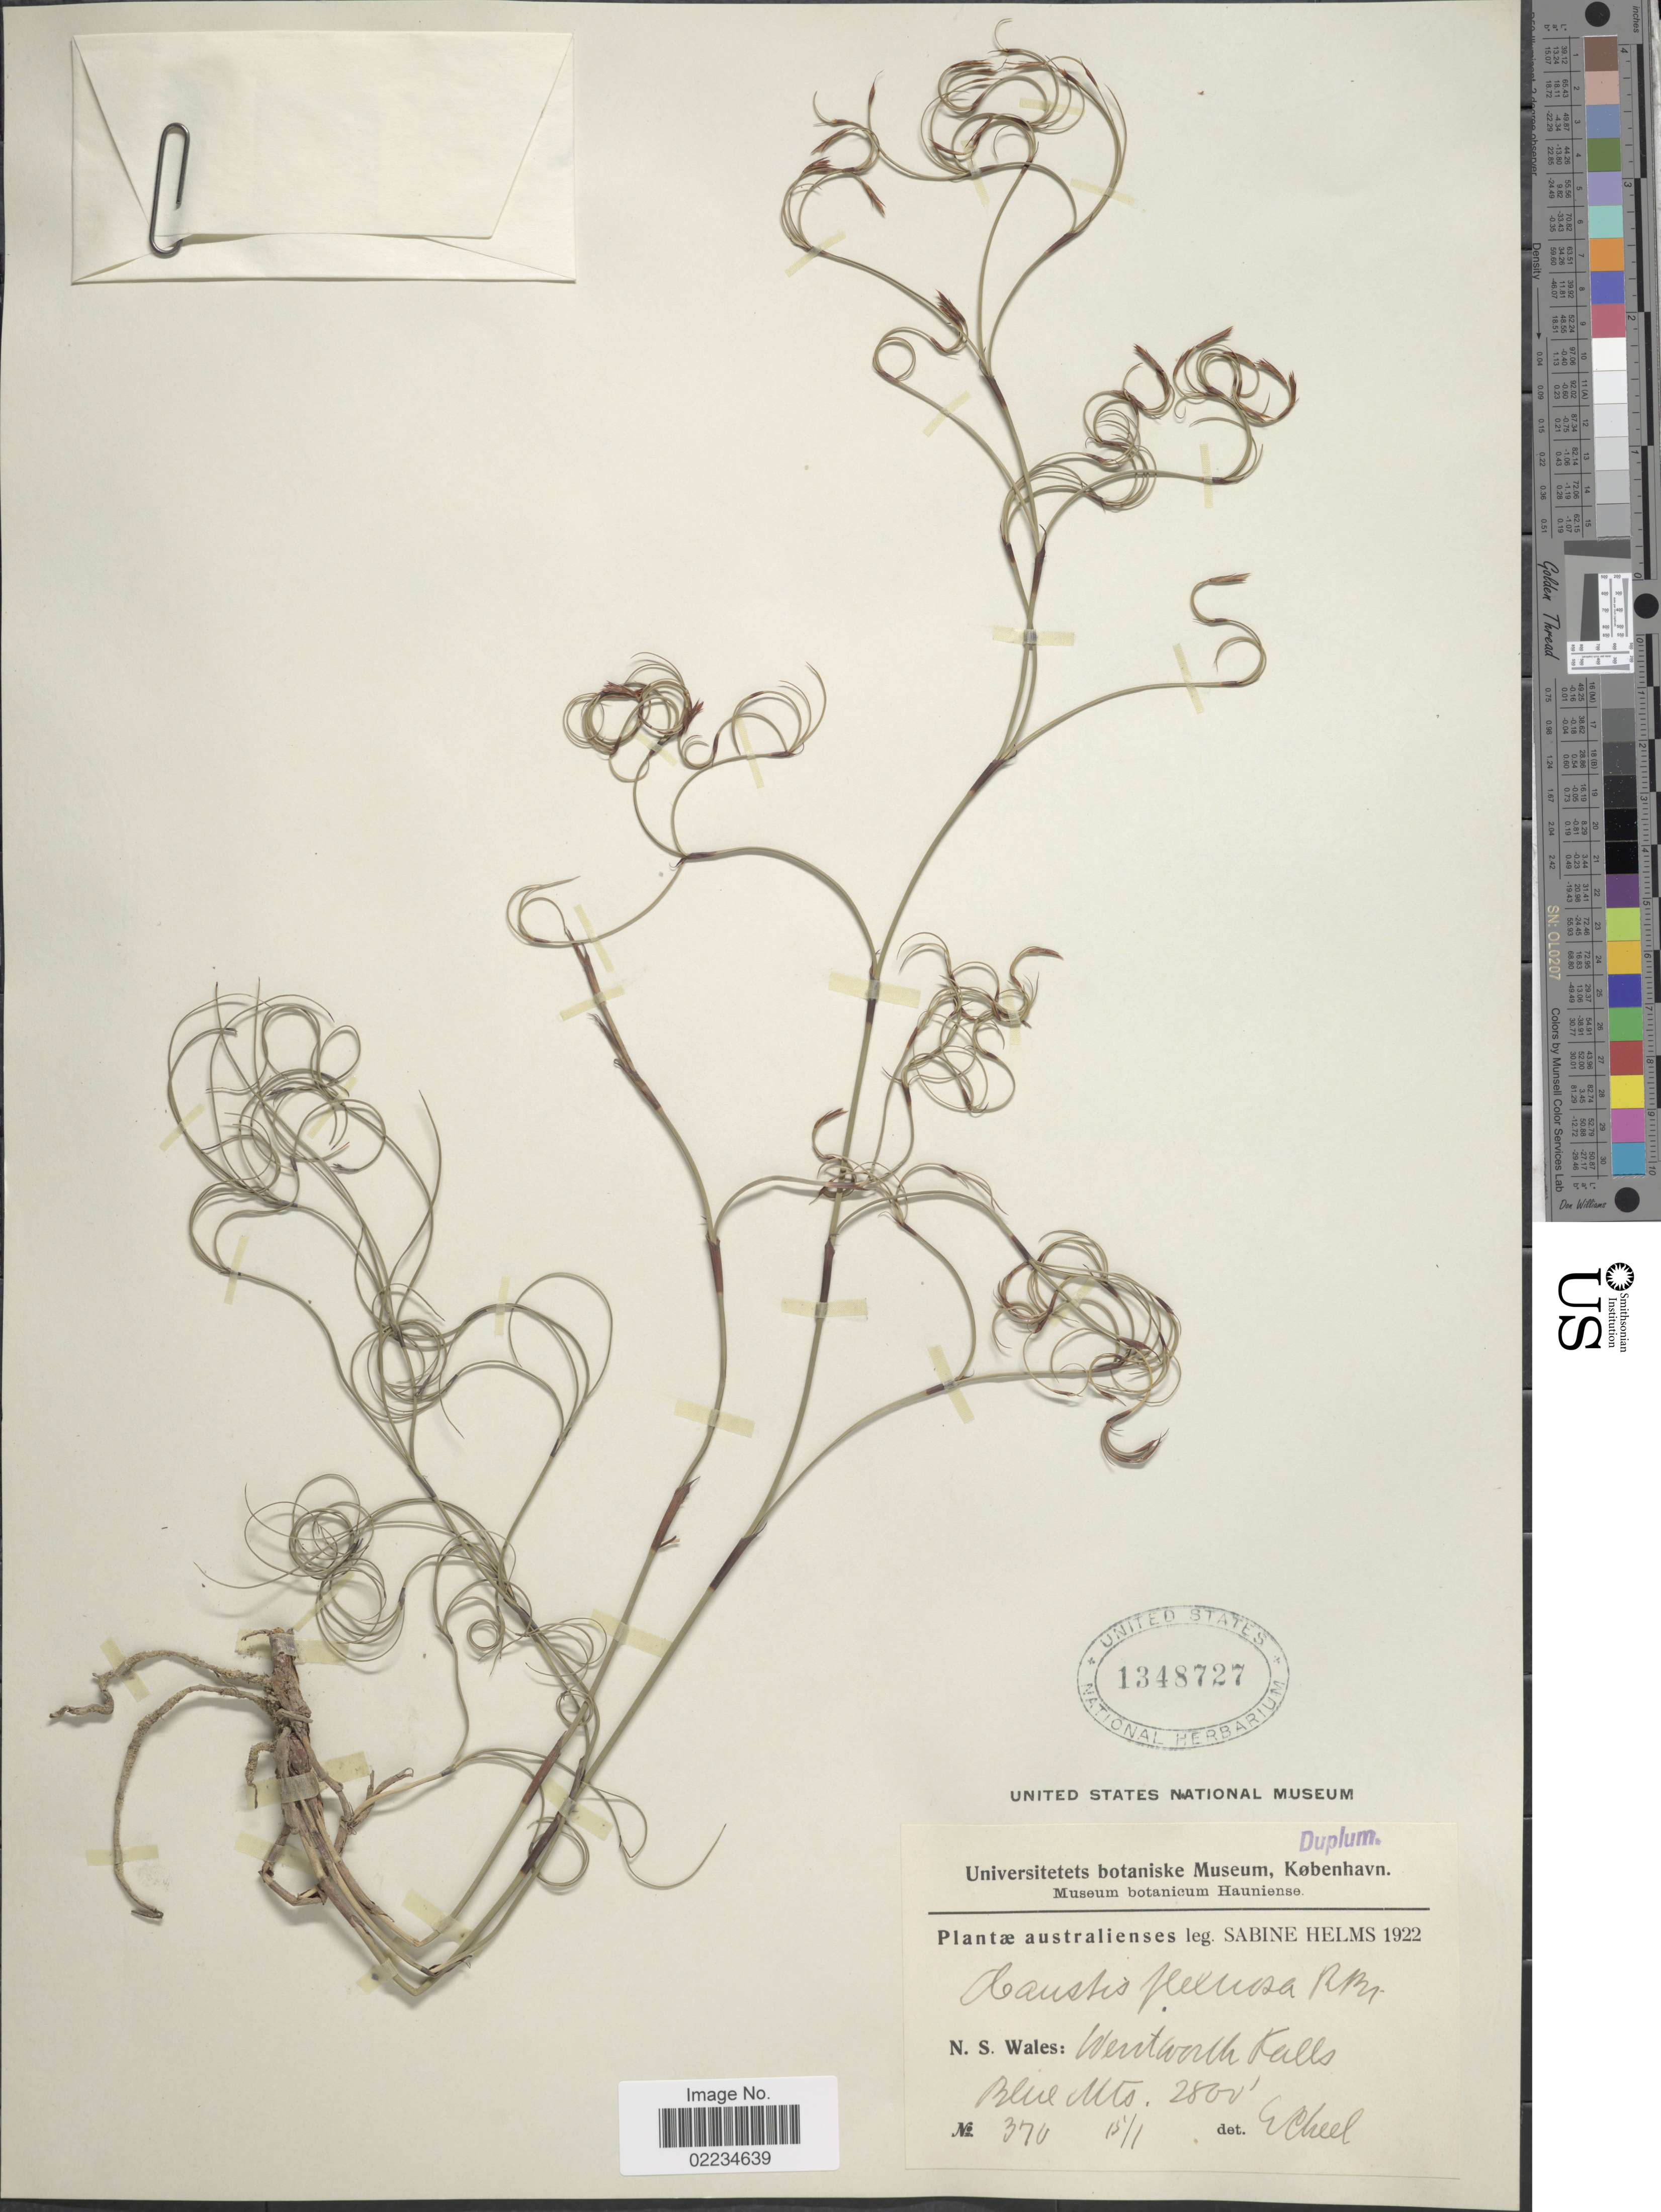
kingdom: Plantae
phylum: Tracheophyta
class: Liliopsida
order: Poales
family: Cyperaceae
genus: Caustis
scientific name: Caustis flexuosa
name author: R. Br.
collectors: S. Helms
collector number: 370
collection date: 1922-01-15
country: Australia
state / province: New South Wales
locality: Wentworth Falls, Blue Mts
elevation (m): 853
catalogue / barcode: US 1348727